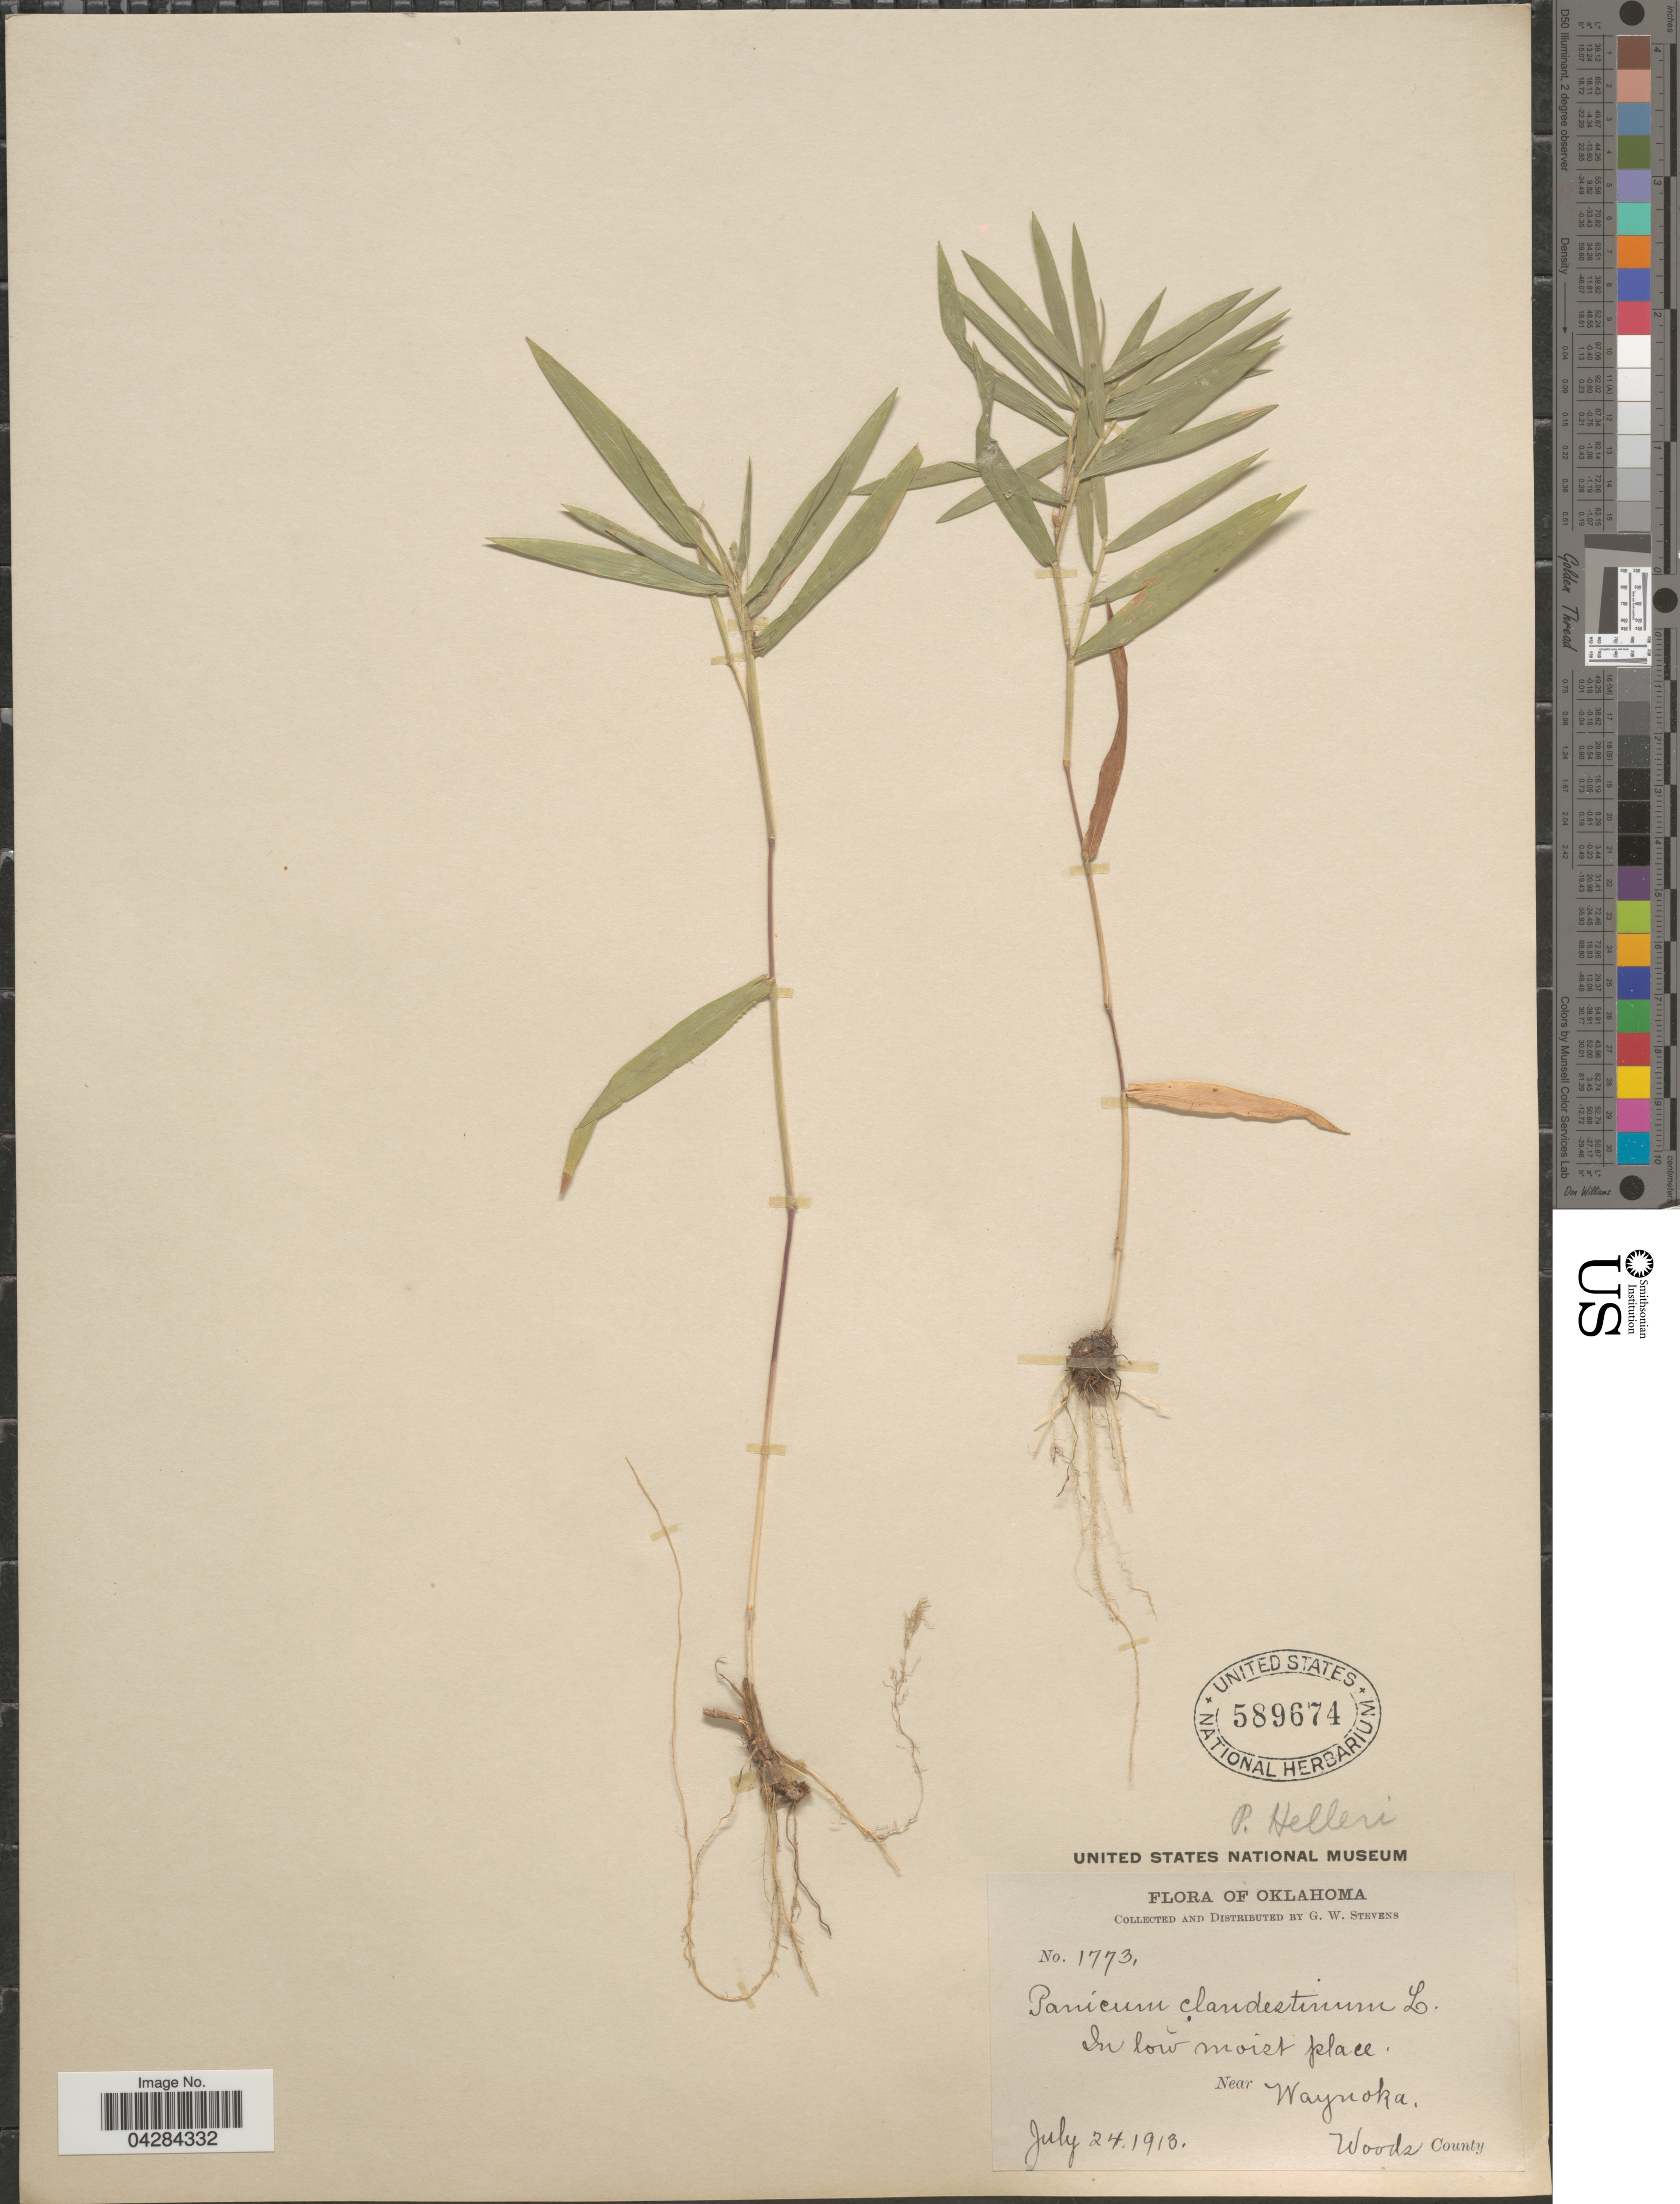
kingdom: Plantae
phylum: Tracheophyta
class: Liliopsida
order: Poales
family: Poaceae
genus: Dichanthelium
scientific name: Dichanthelium oligosanthes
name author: (Schult.) Gould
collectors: G. W. Stevens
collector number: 1773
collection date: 1913-07-24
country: United States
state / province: Oklahoma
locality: In low moist place. Near Waynoka, Woods County.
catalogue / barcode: US 589674